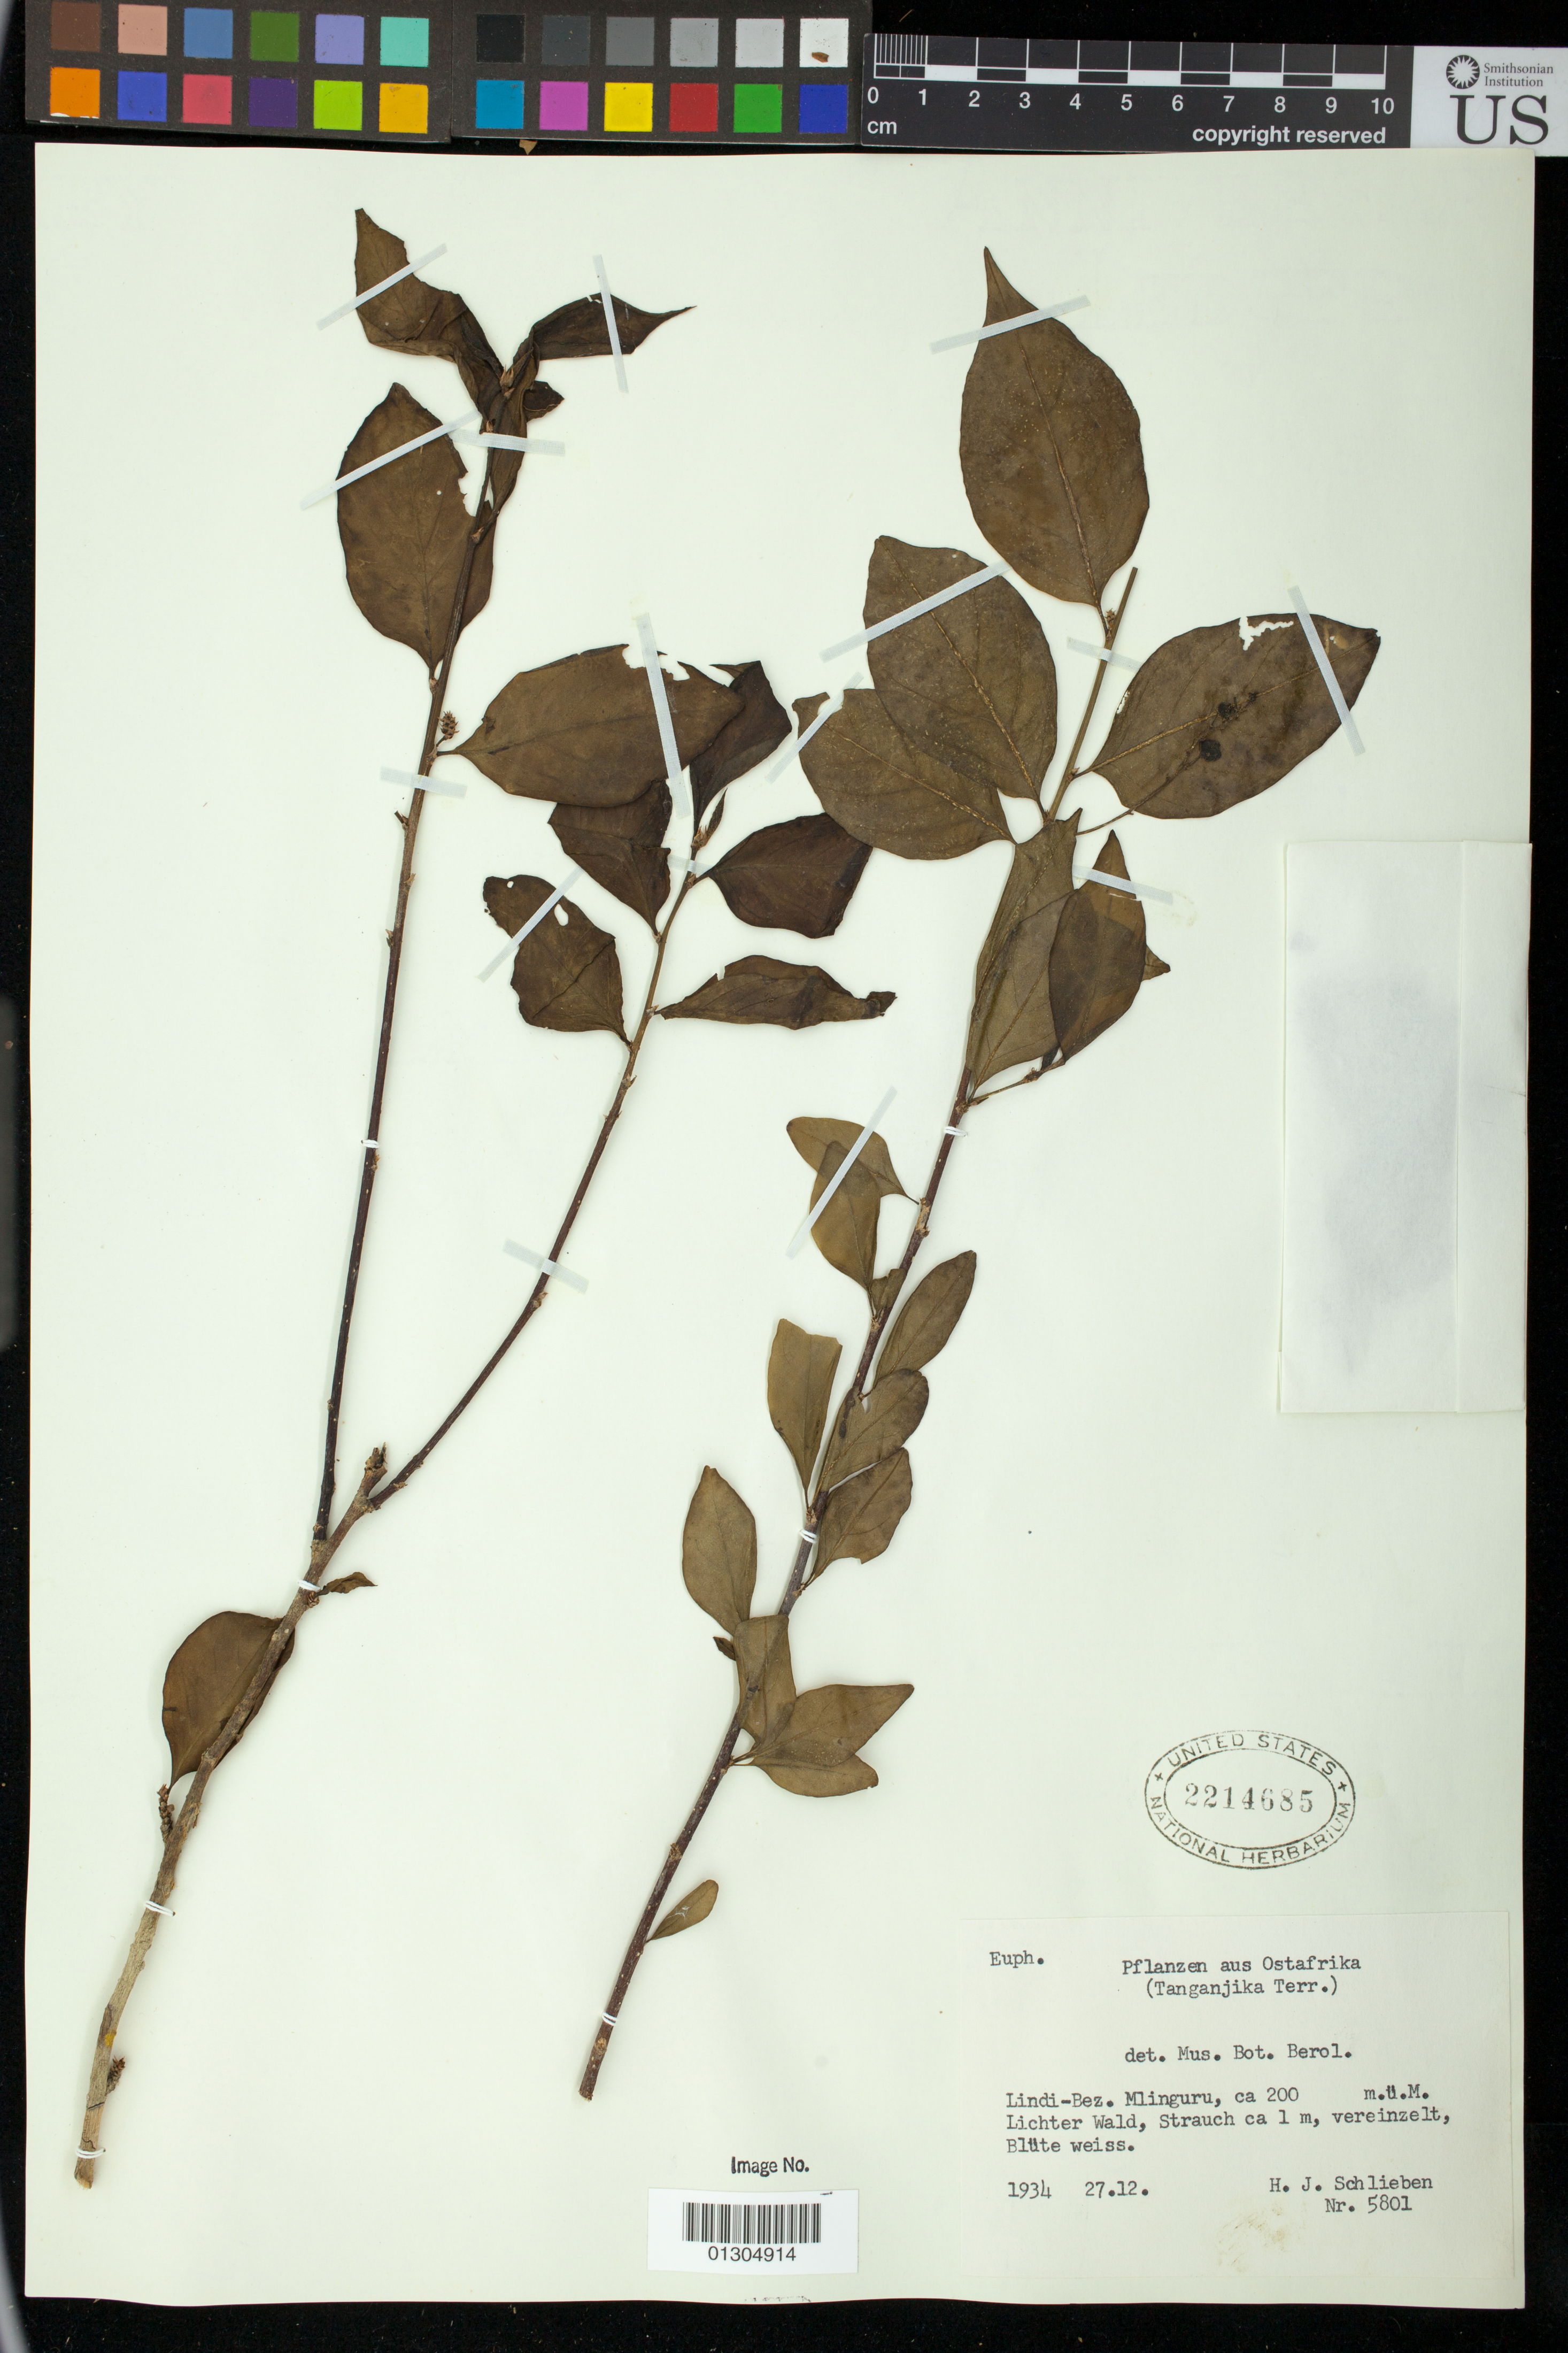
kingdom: Plantae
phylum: Tracheophyta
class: Magnoliopsida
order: Malpighiales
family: Euphorbiaceae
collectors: H. J. Schlieben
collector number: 5801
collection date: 1934-12-27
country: Tanzania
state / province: Lindi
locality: Lindi-Bez. Mlinguru.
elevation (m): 200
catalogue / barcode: US 2214685